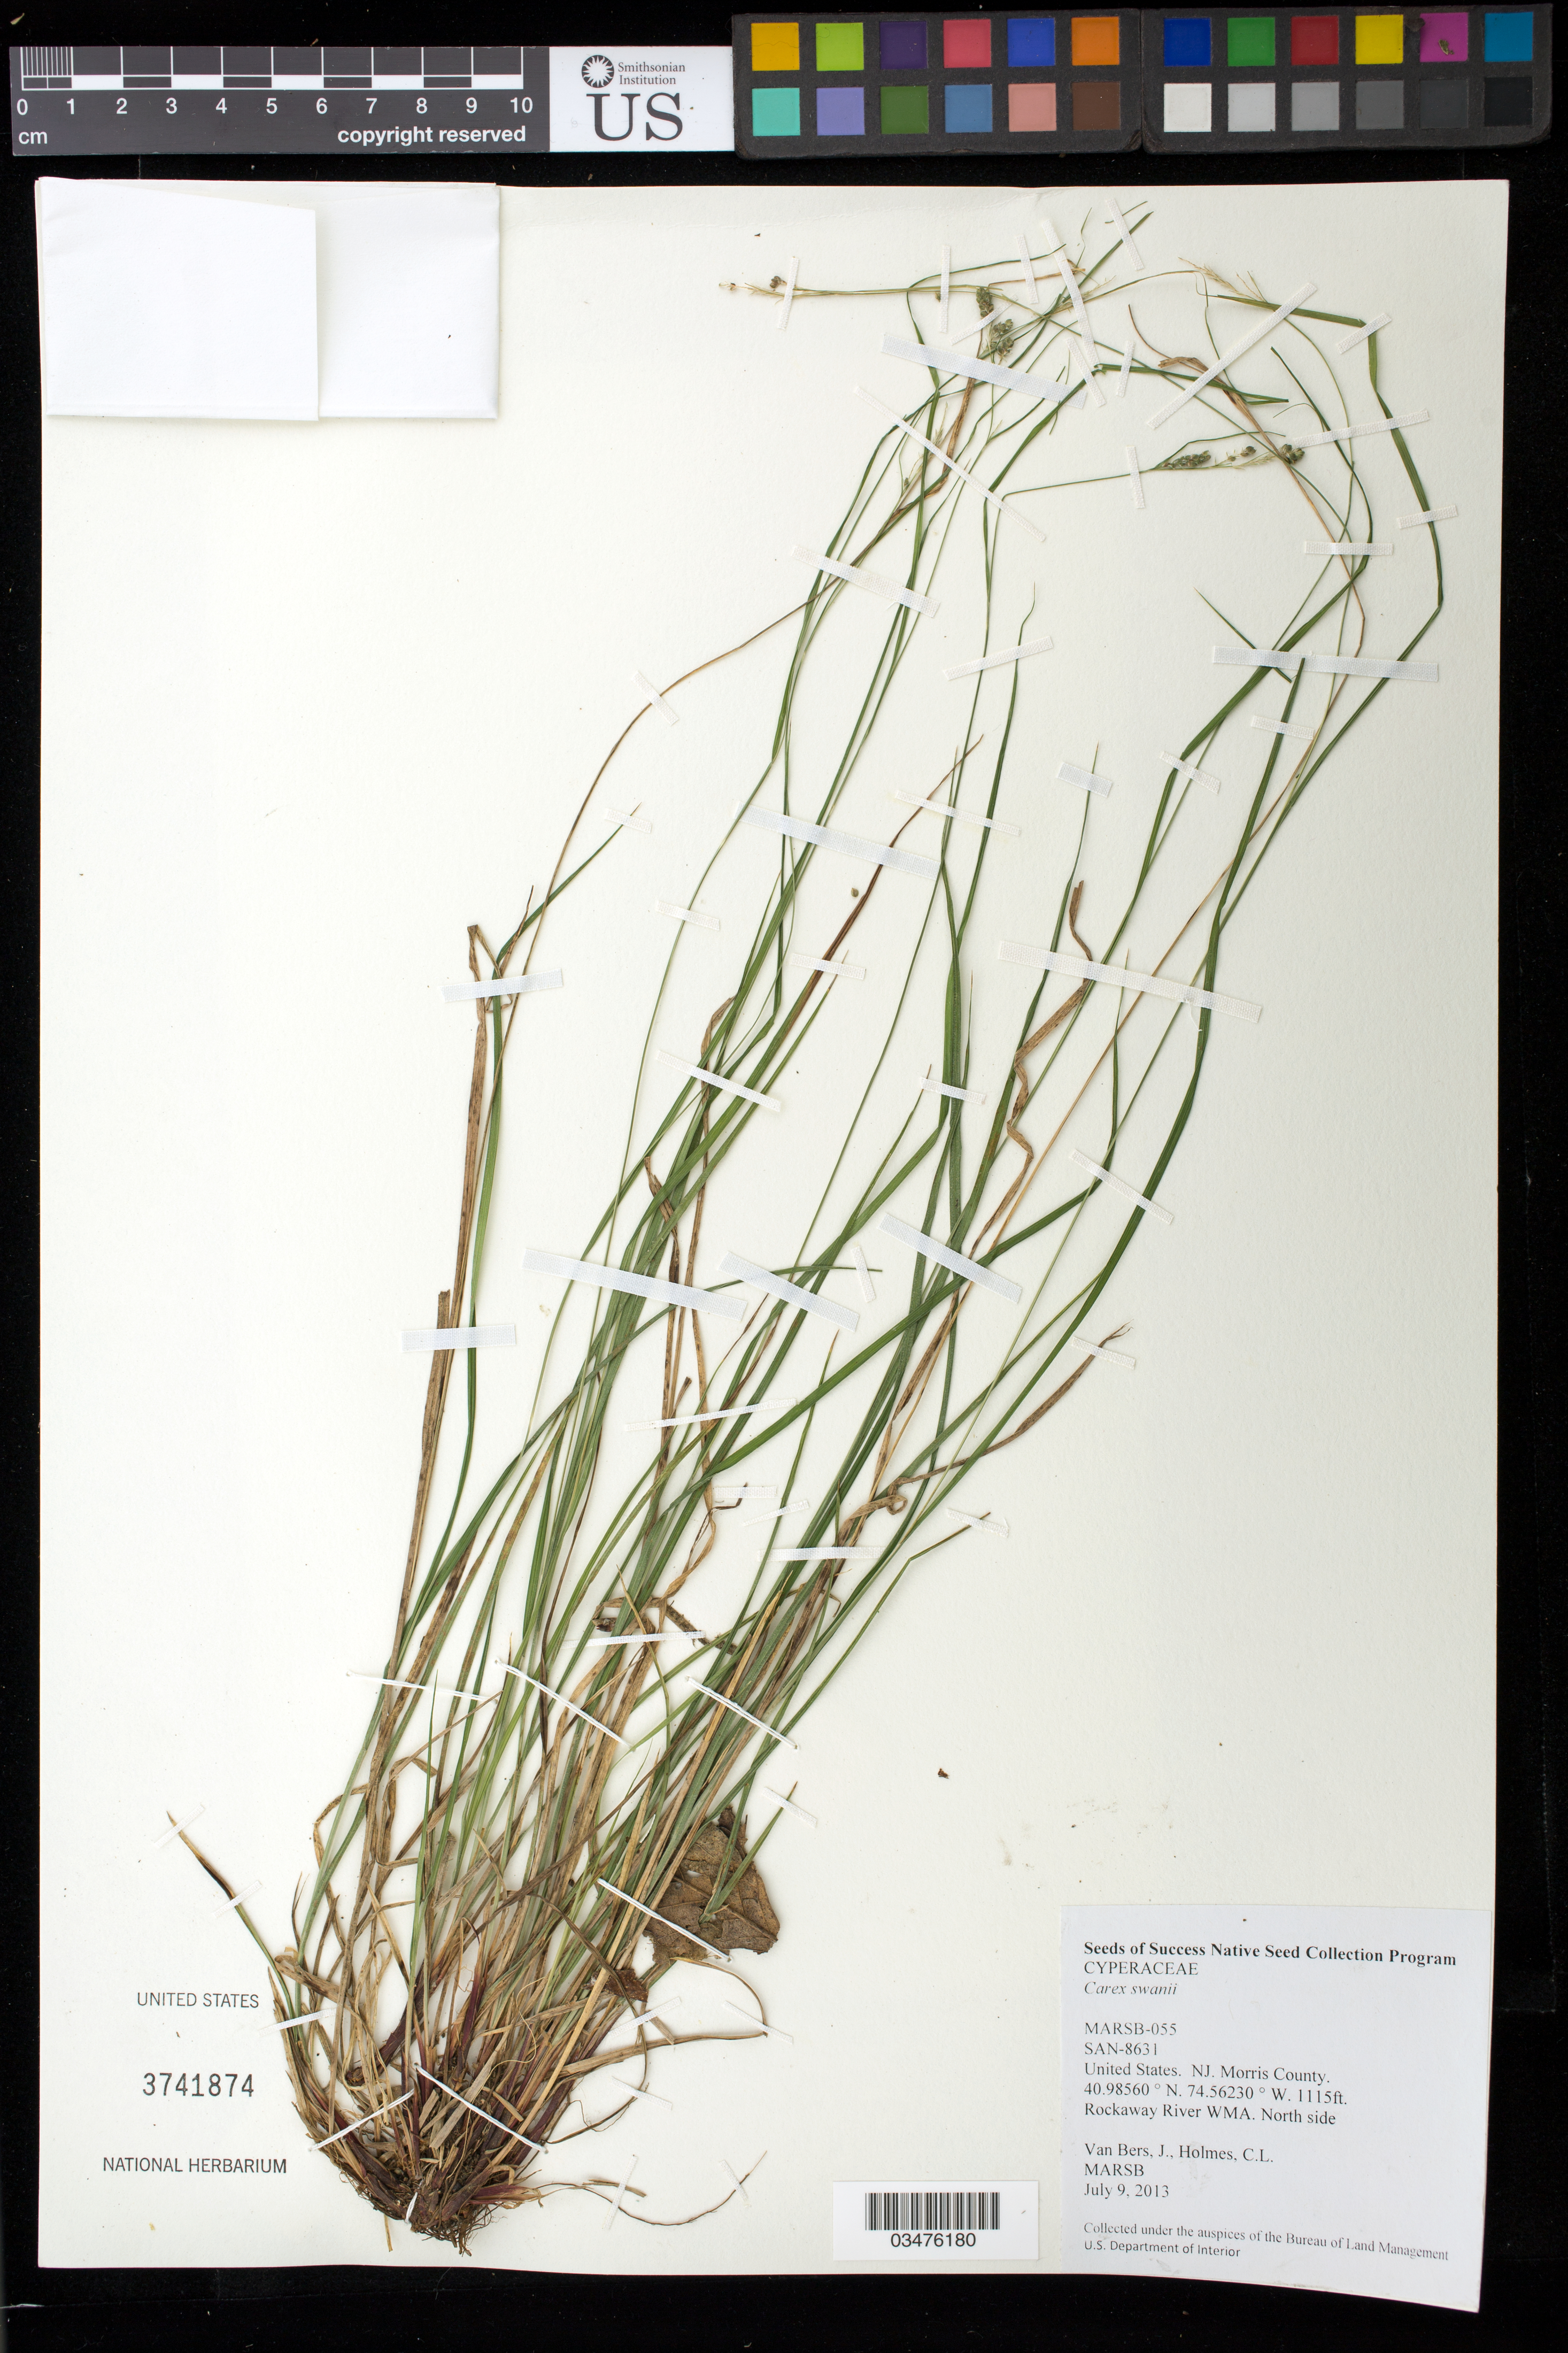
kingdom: Plantae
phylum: Tracheophyta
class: Liliopsida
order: Poales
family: Cyperaceae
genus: Carex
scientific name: Carex swanii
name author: (Fernald) Mack.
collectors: J. Van Bers & C. Holmes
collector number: MARSB-055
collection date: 2013-07-09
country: United States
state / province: New Jersey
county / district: Morris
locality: Rockaway River WMA. North side.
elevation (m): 340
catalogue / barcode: US 3741874